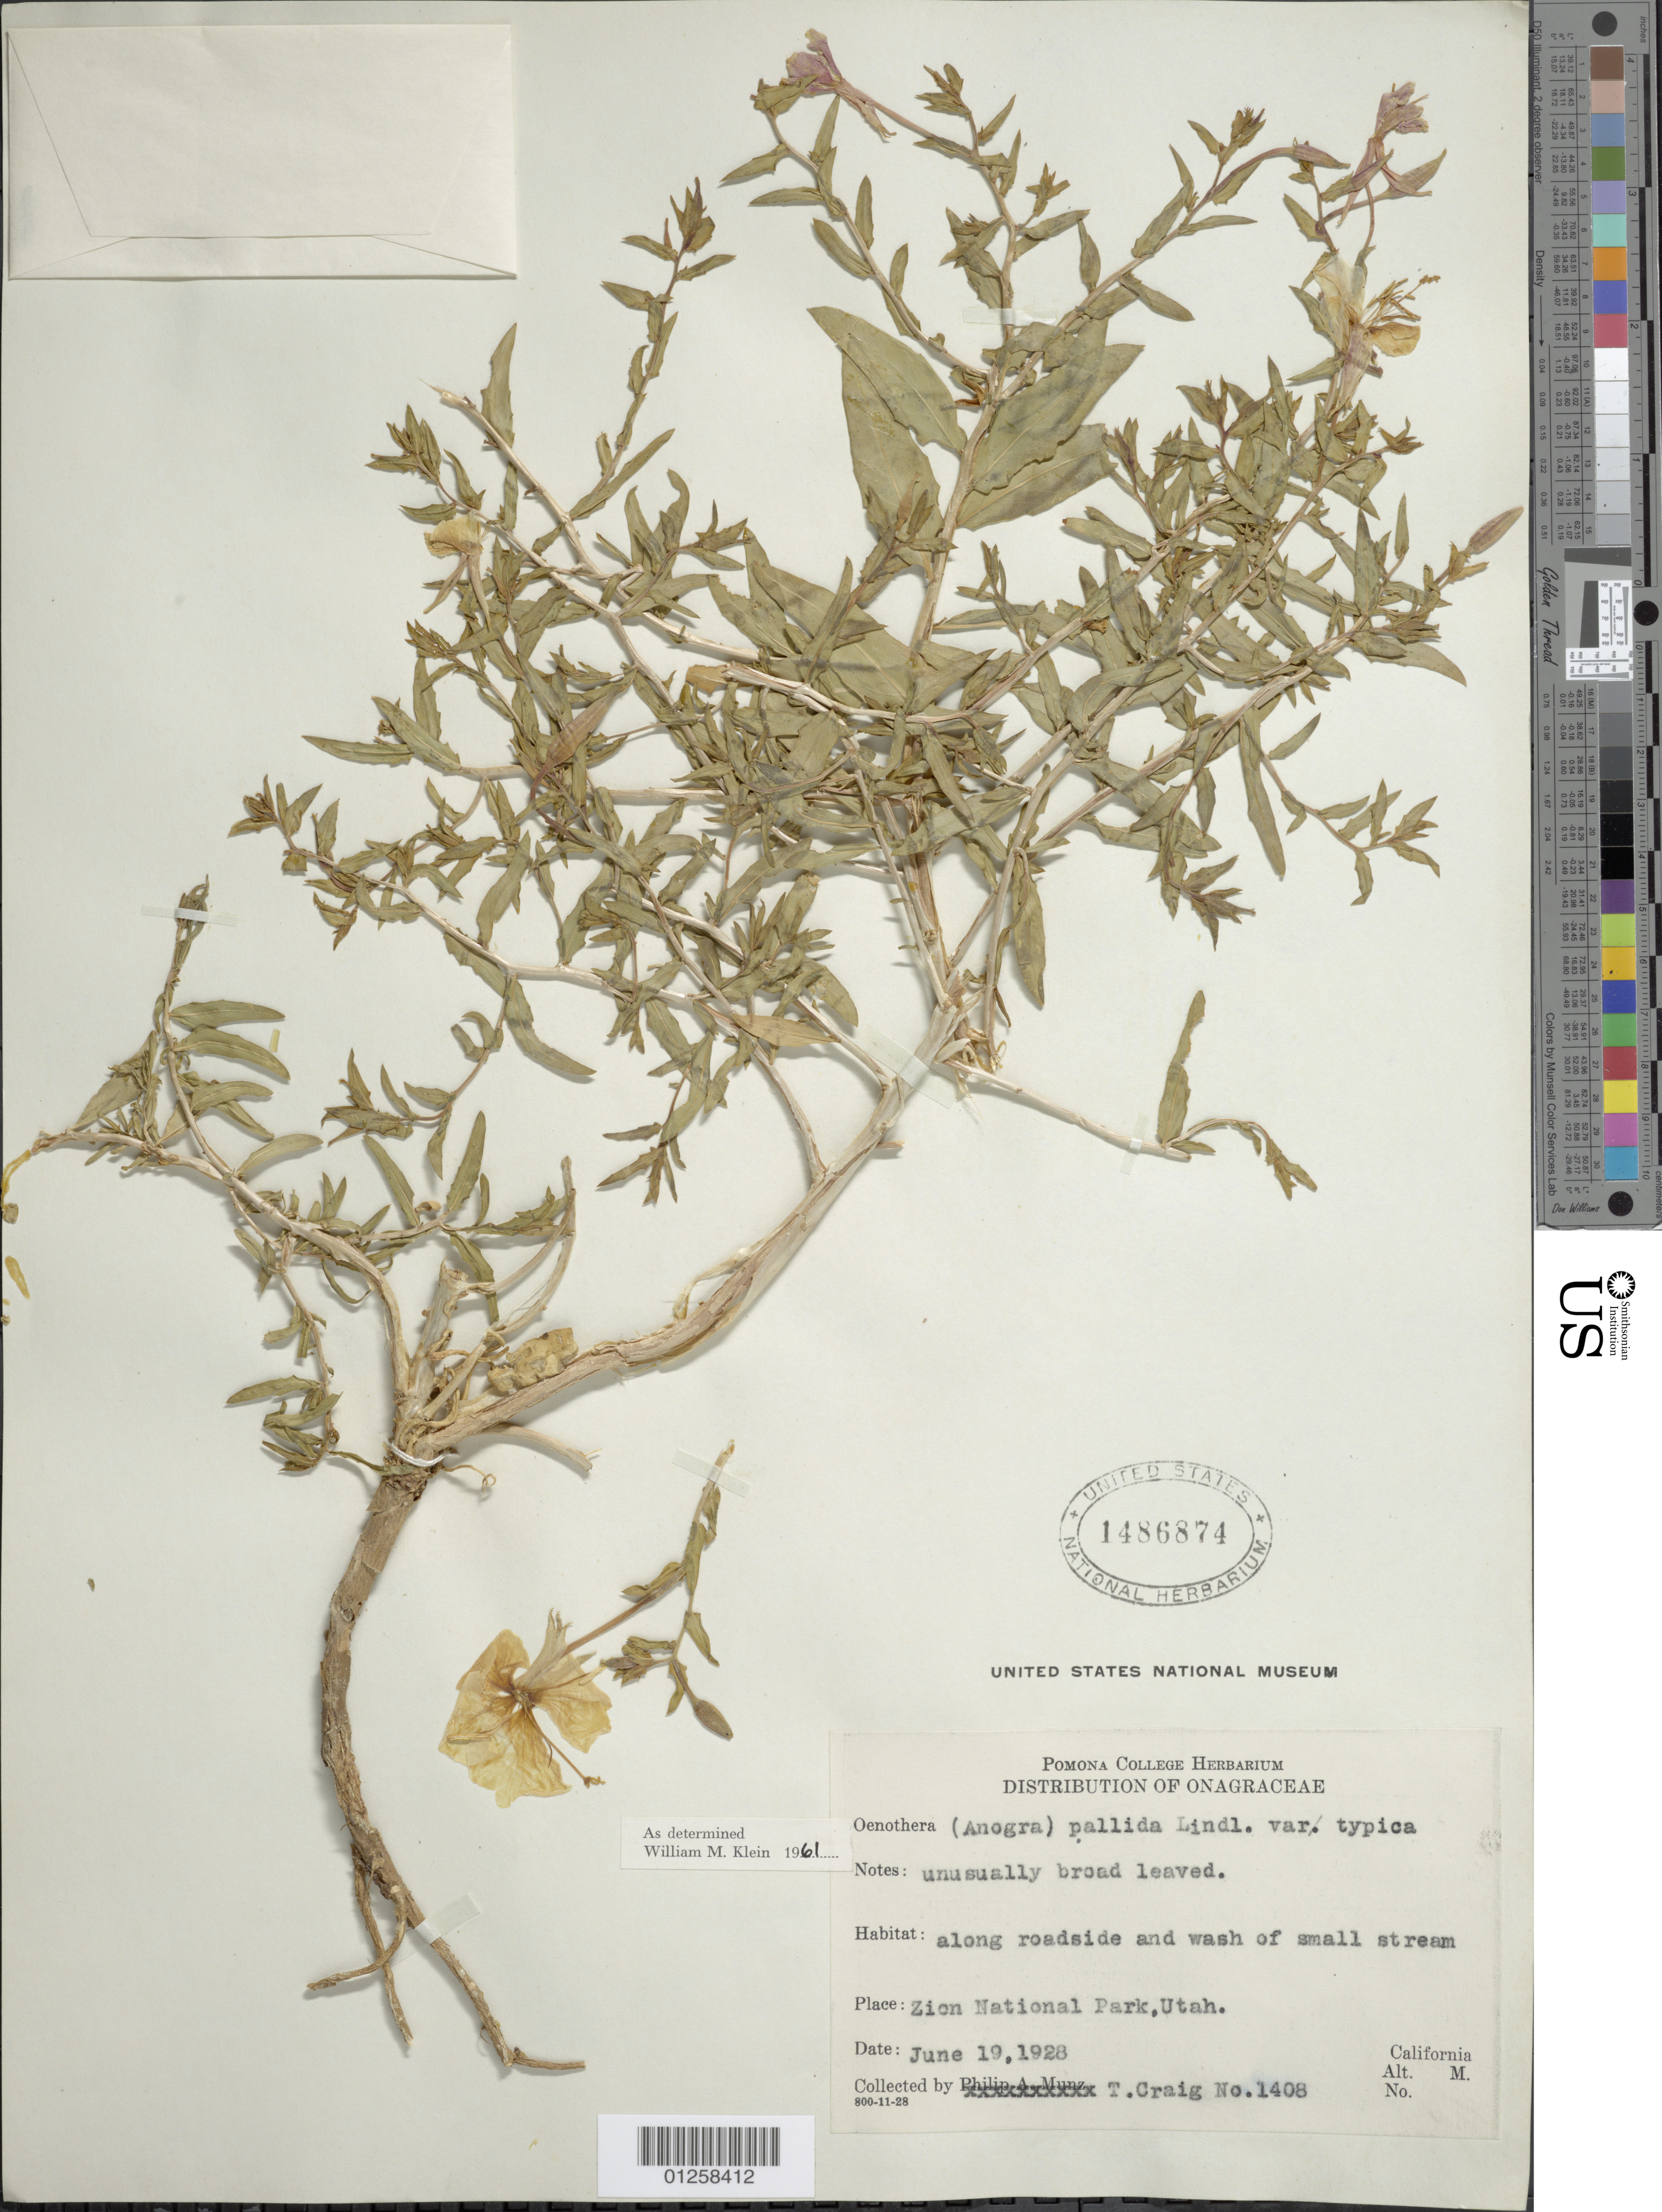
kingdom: Plantae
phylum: Tracheophyta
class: Magnoliopsida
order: Myrtales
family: Onagraceae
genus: Oenothera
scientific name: Oenothera pallida subsp. pallida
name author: Lindl.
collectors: P. A. Munz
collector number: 1408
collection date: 1928-06-19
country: United States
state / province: Utah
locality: Zion National Park.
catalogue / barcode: US 1486874